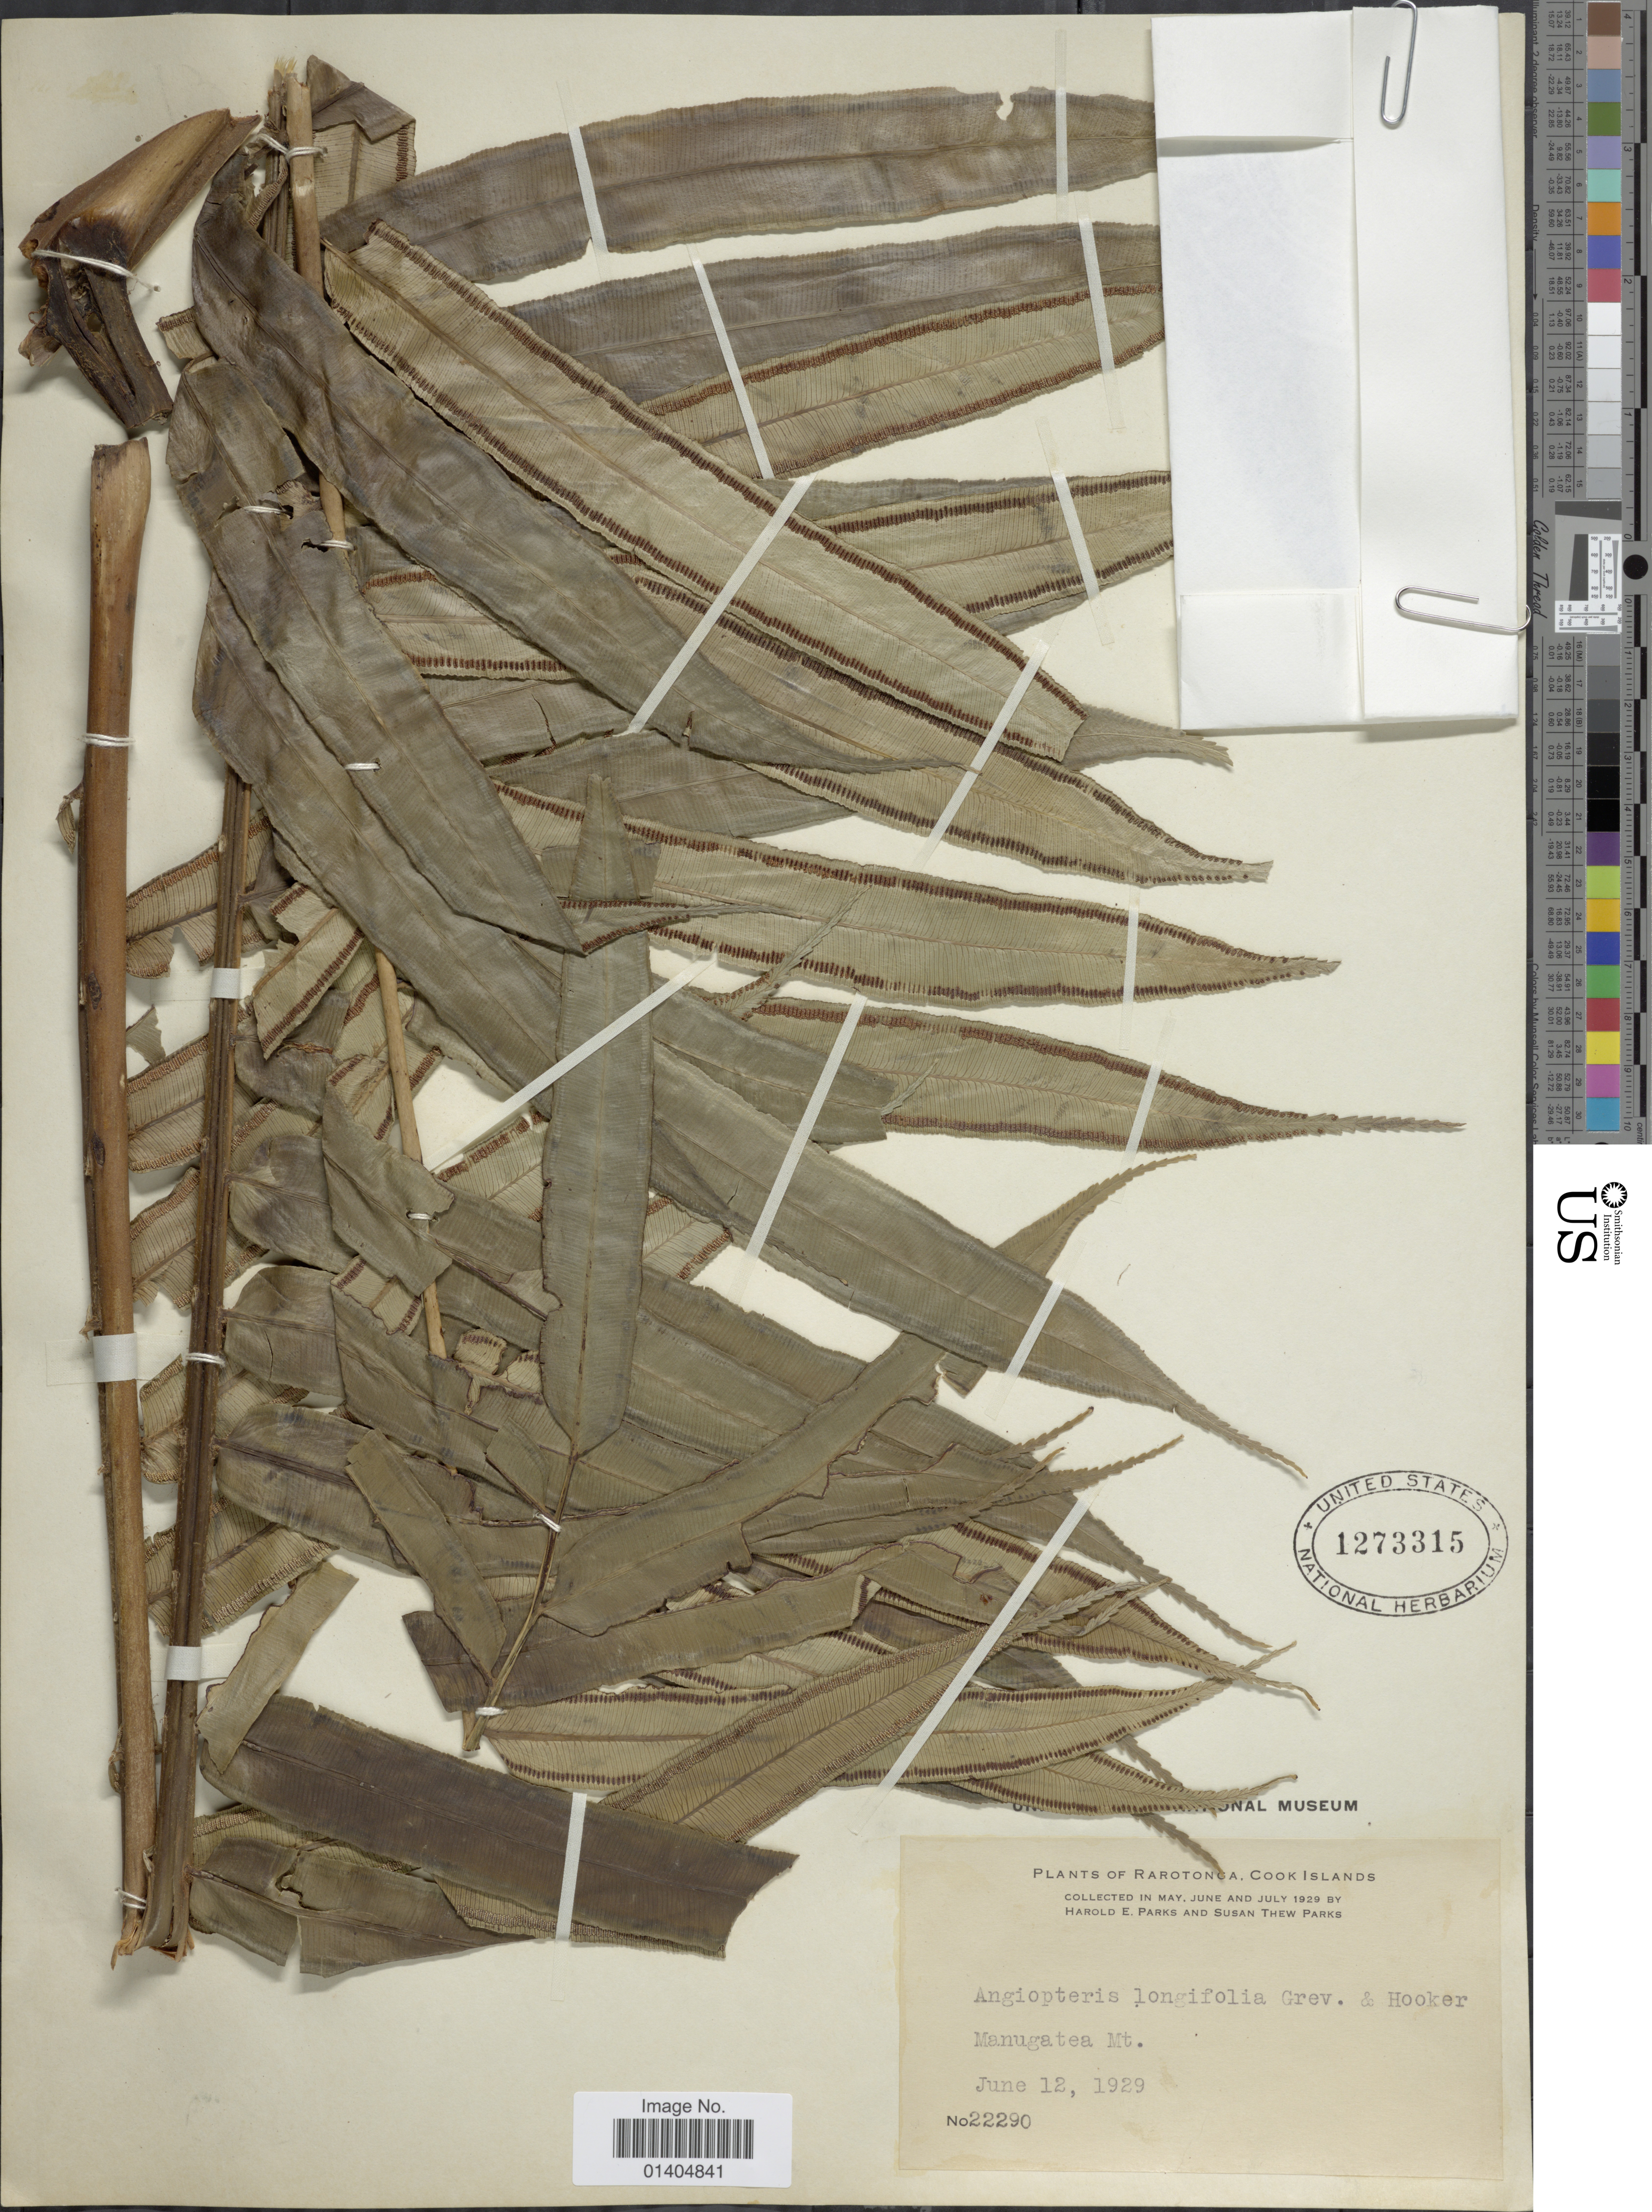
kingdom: Plantae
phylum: Tracheophyta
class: Polypodiopsida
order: Marattiales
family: Marattiaceae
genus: Angiopteris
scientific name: Angiopteris longifolia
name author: Hook. & Grev.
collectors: H. E. Parks & S. Parks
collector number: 22290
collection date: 1929-06-12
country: Cook Islands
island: Rarotonga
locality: Maungatea Mt.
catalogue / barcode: US 1273315